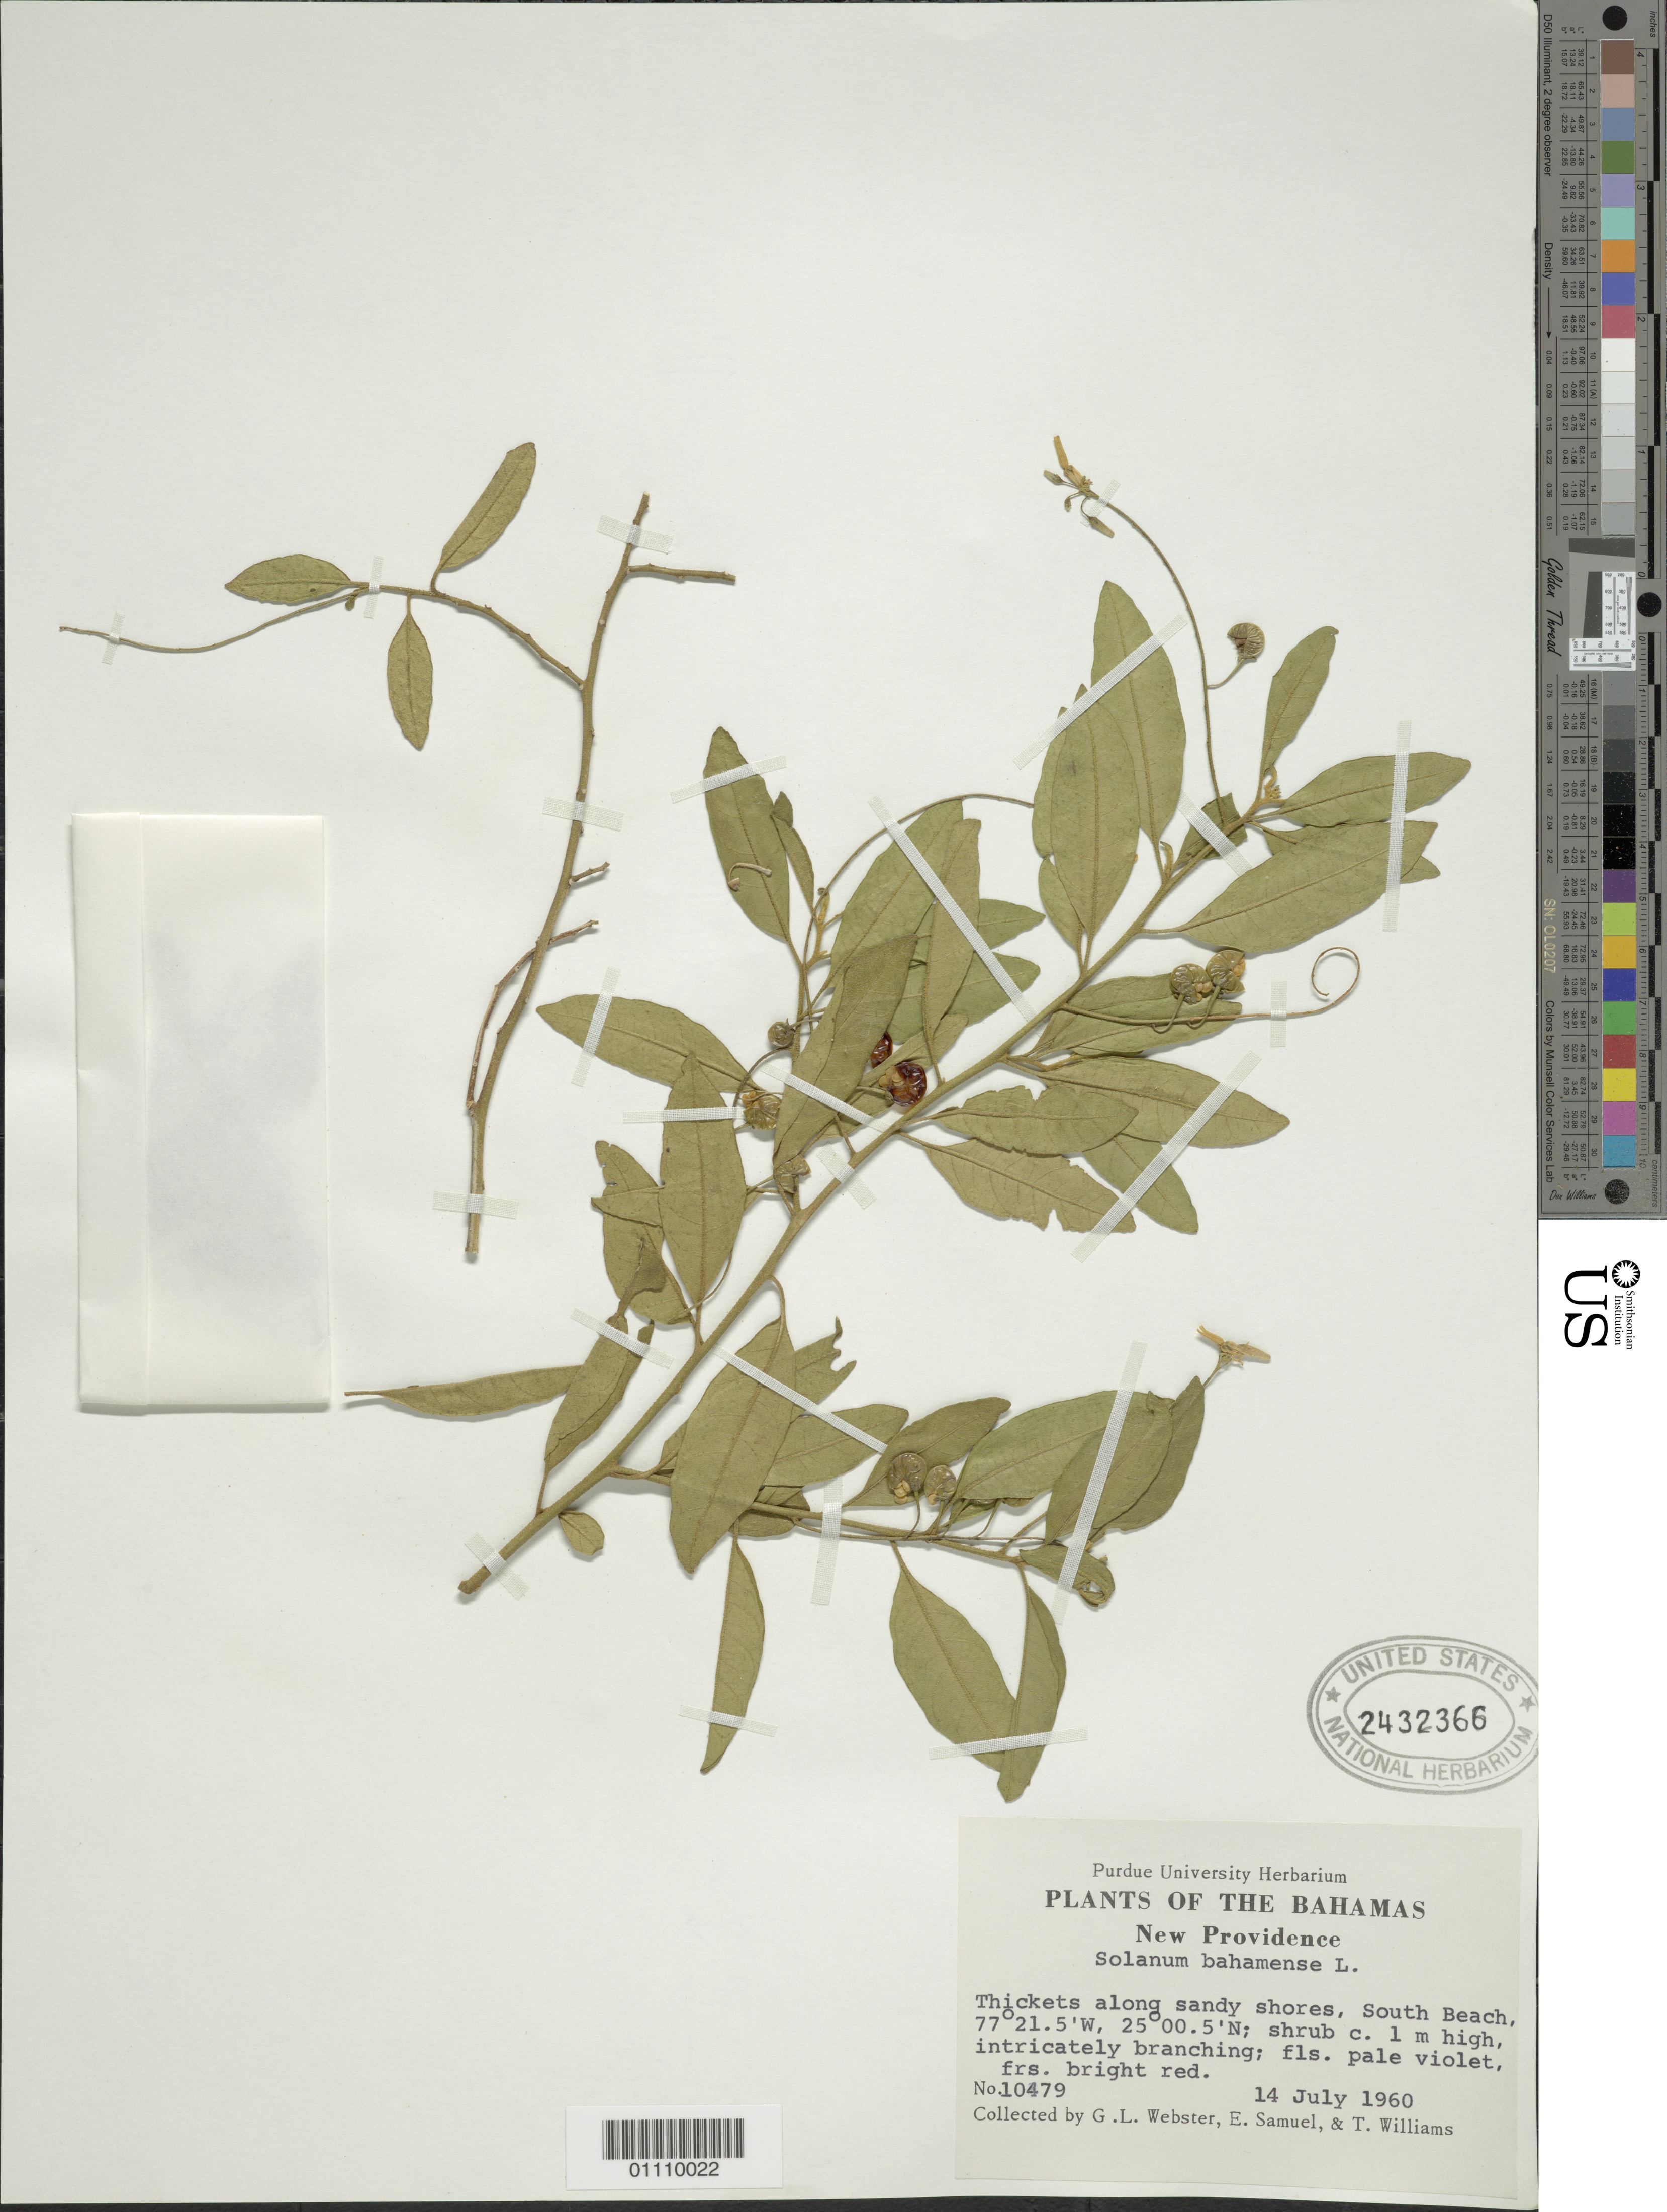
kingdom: Plantae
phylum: Tracheophyta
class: Magnoliopsida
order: Solanales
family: Solanaceae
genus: Solanum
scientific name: Solanum bahamense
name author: L.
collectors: G. L. Webster, E. Samuel & T. Williams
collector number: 10479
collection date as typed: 14 Jul 1960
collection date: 1960-07-14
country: Bahamas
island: New Providence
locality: South Beach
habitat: Thickets along sandy shores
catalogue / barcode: US 2432366